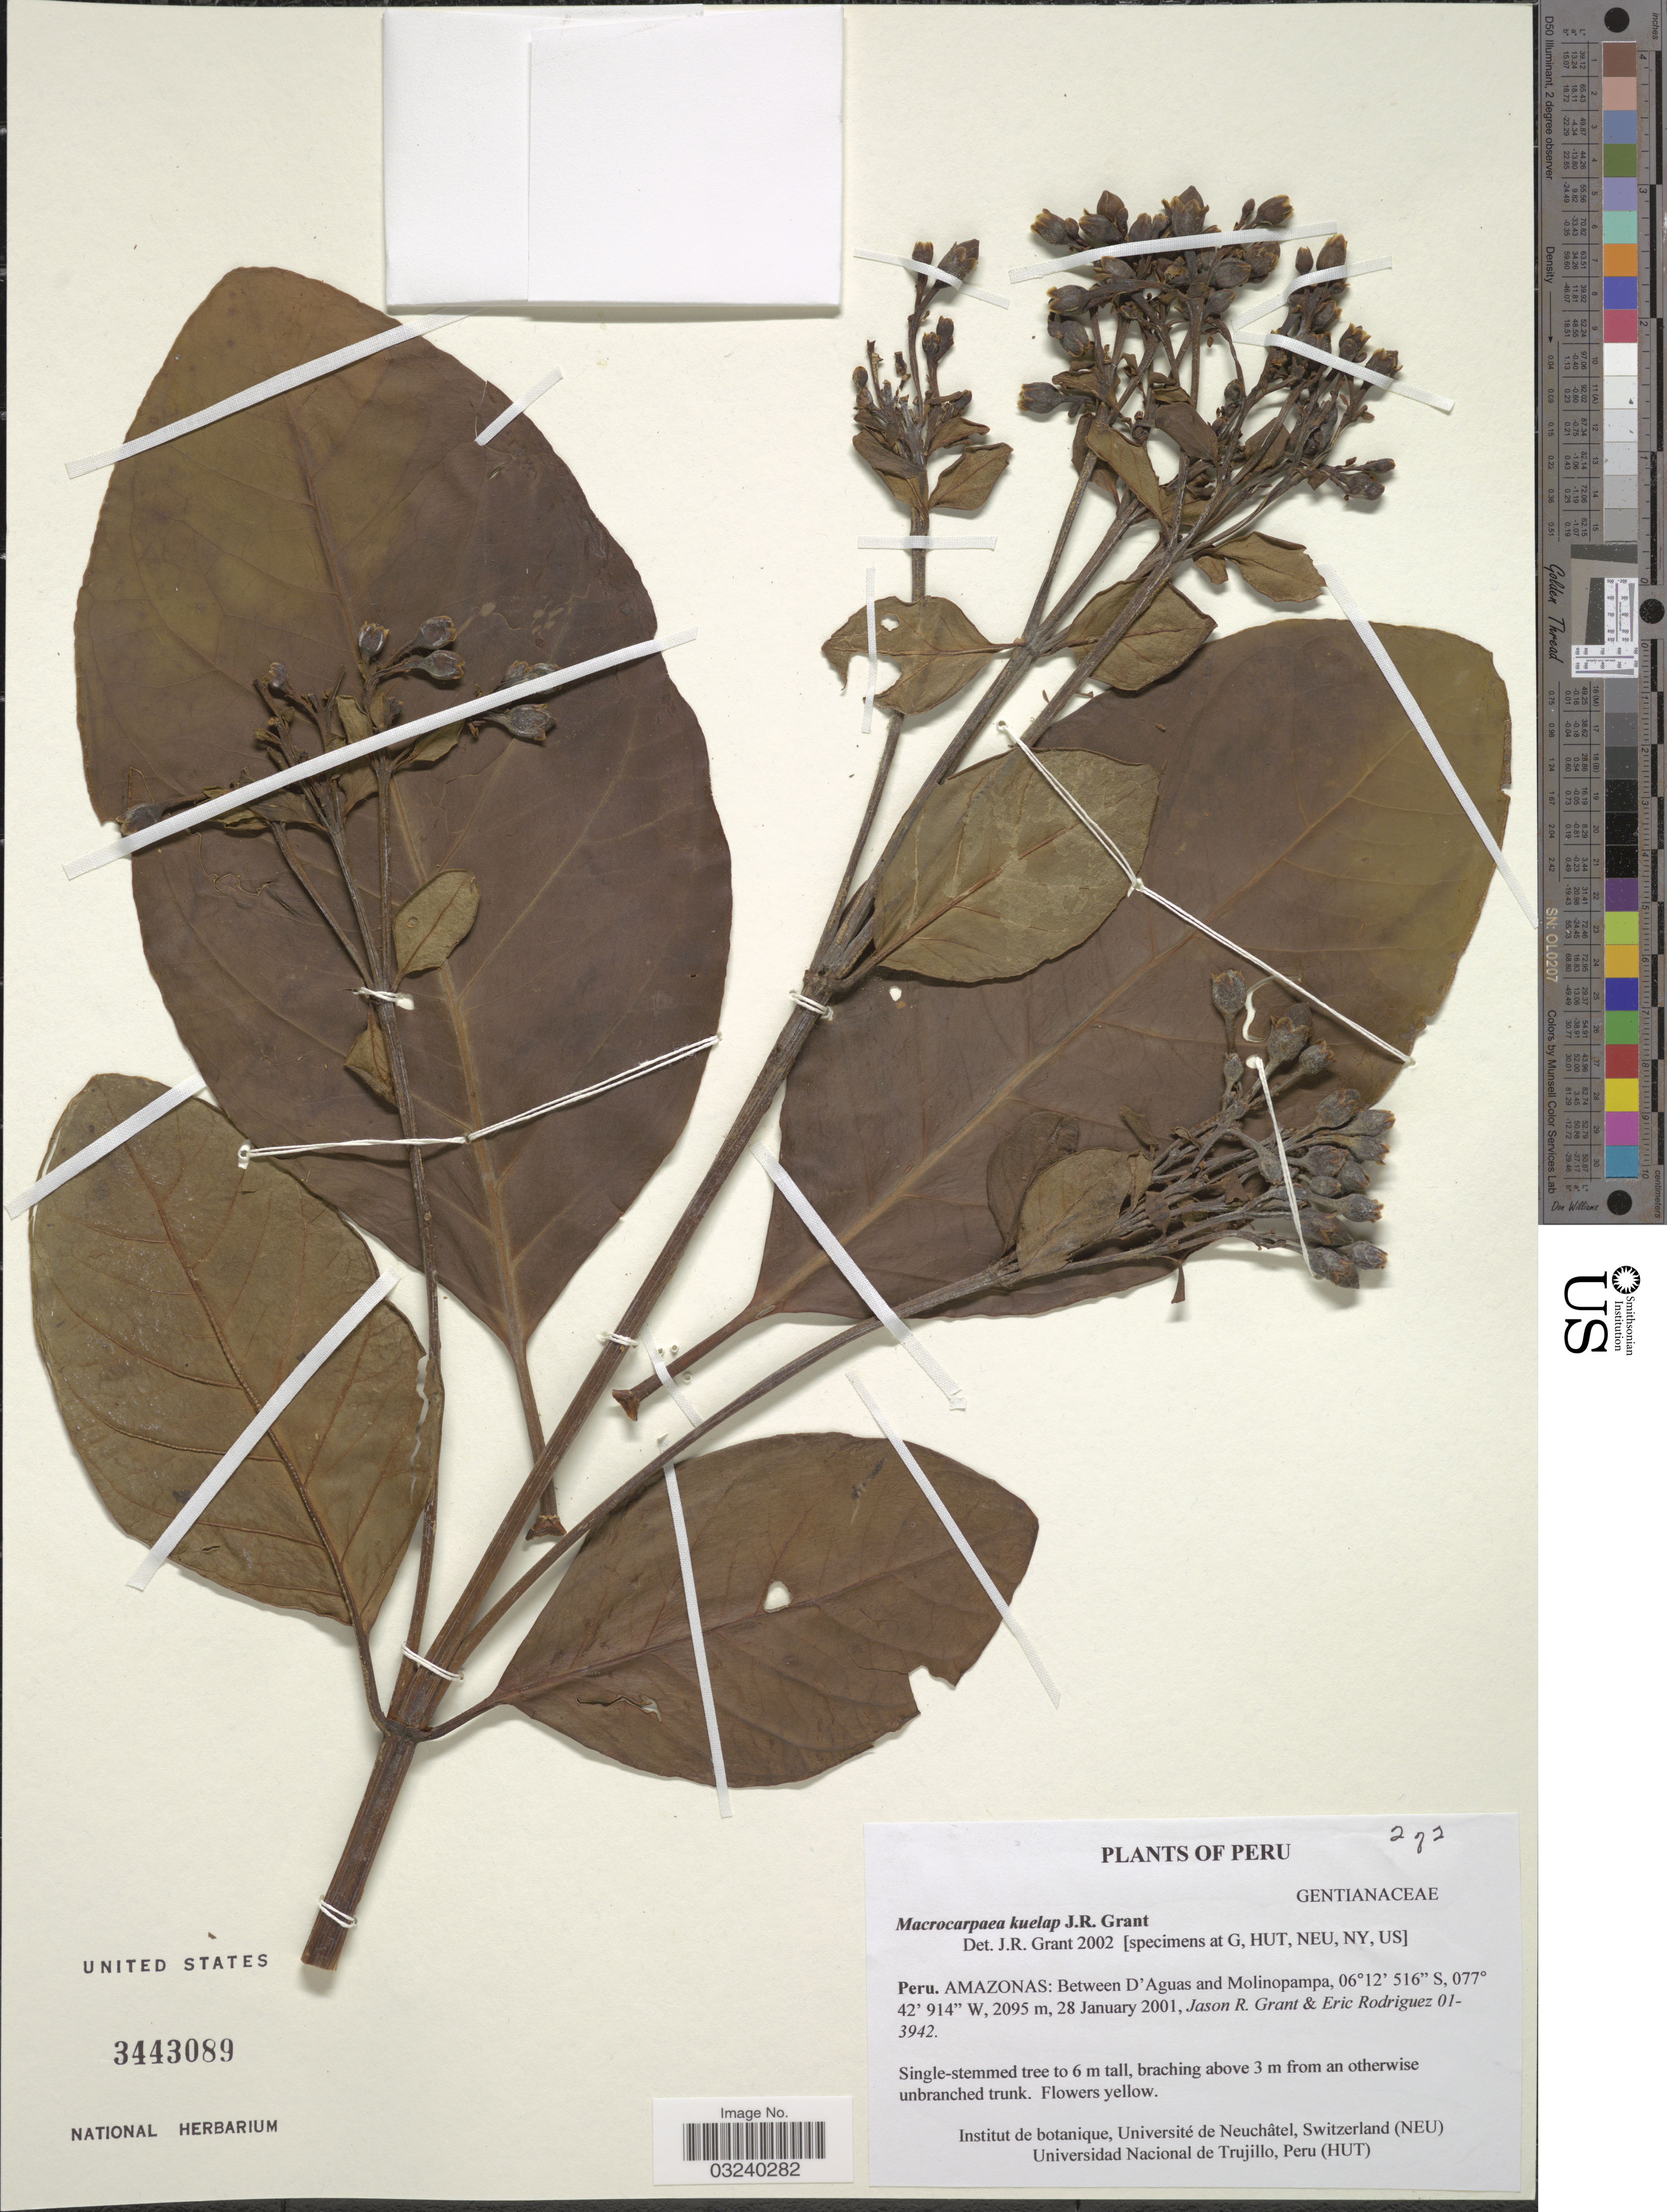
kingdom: Plantae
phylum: Tracheophyta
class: Magnoliopsida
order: Gentianales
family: Gentianaceae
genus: Macrocarpaea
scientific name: Macrocarpaea kuelap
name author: J.R. Grant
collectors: J. R. Grant & E. Rodriguez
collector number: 01-3942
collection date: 2001-01-28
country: Peru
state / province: Amazonas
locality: Between D'Aguas and Molinopampa.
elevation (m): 2095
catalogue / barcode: US 3443089